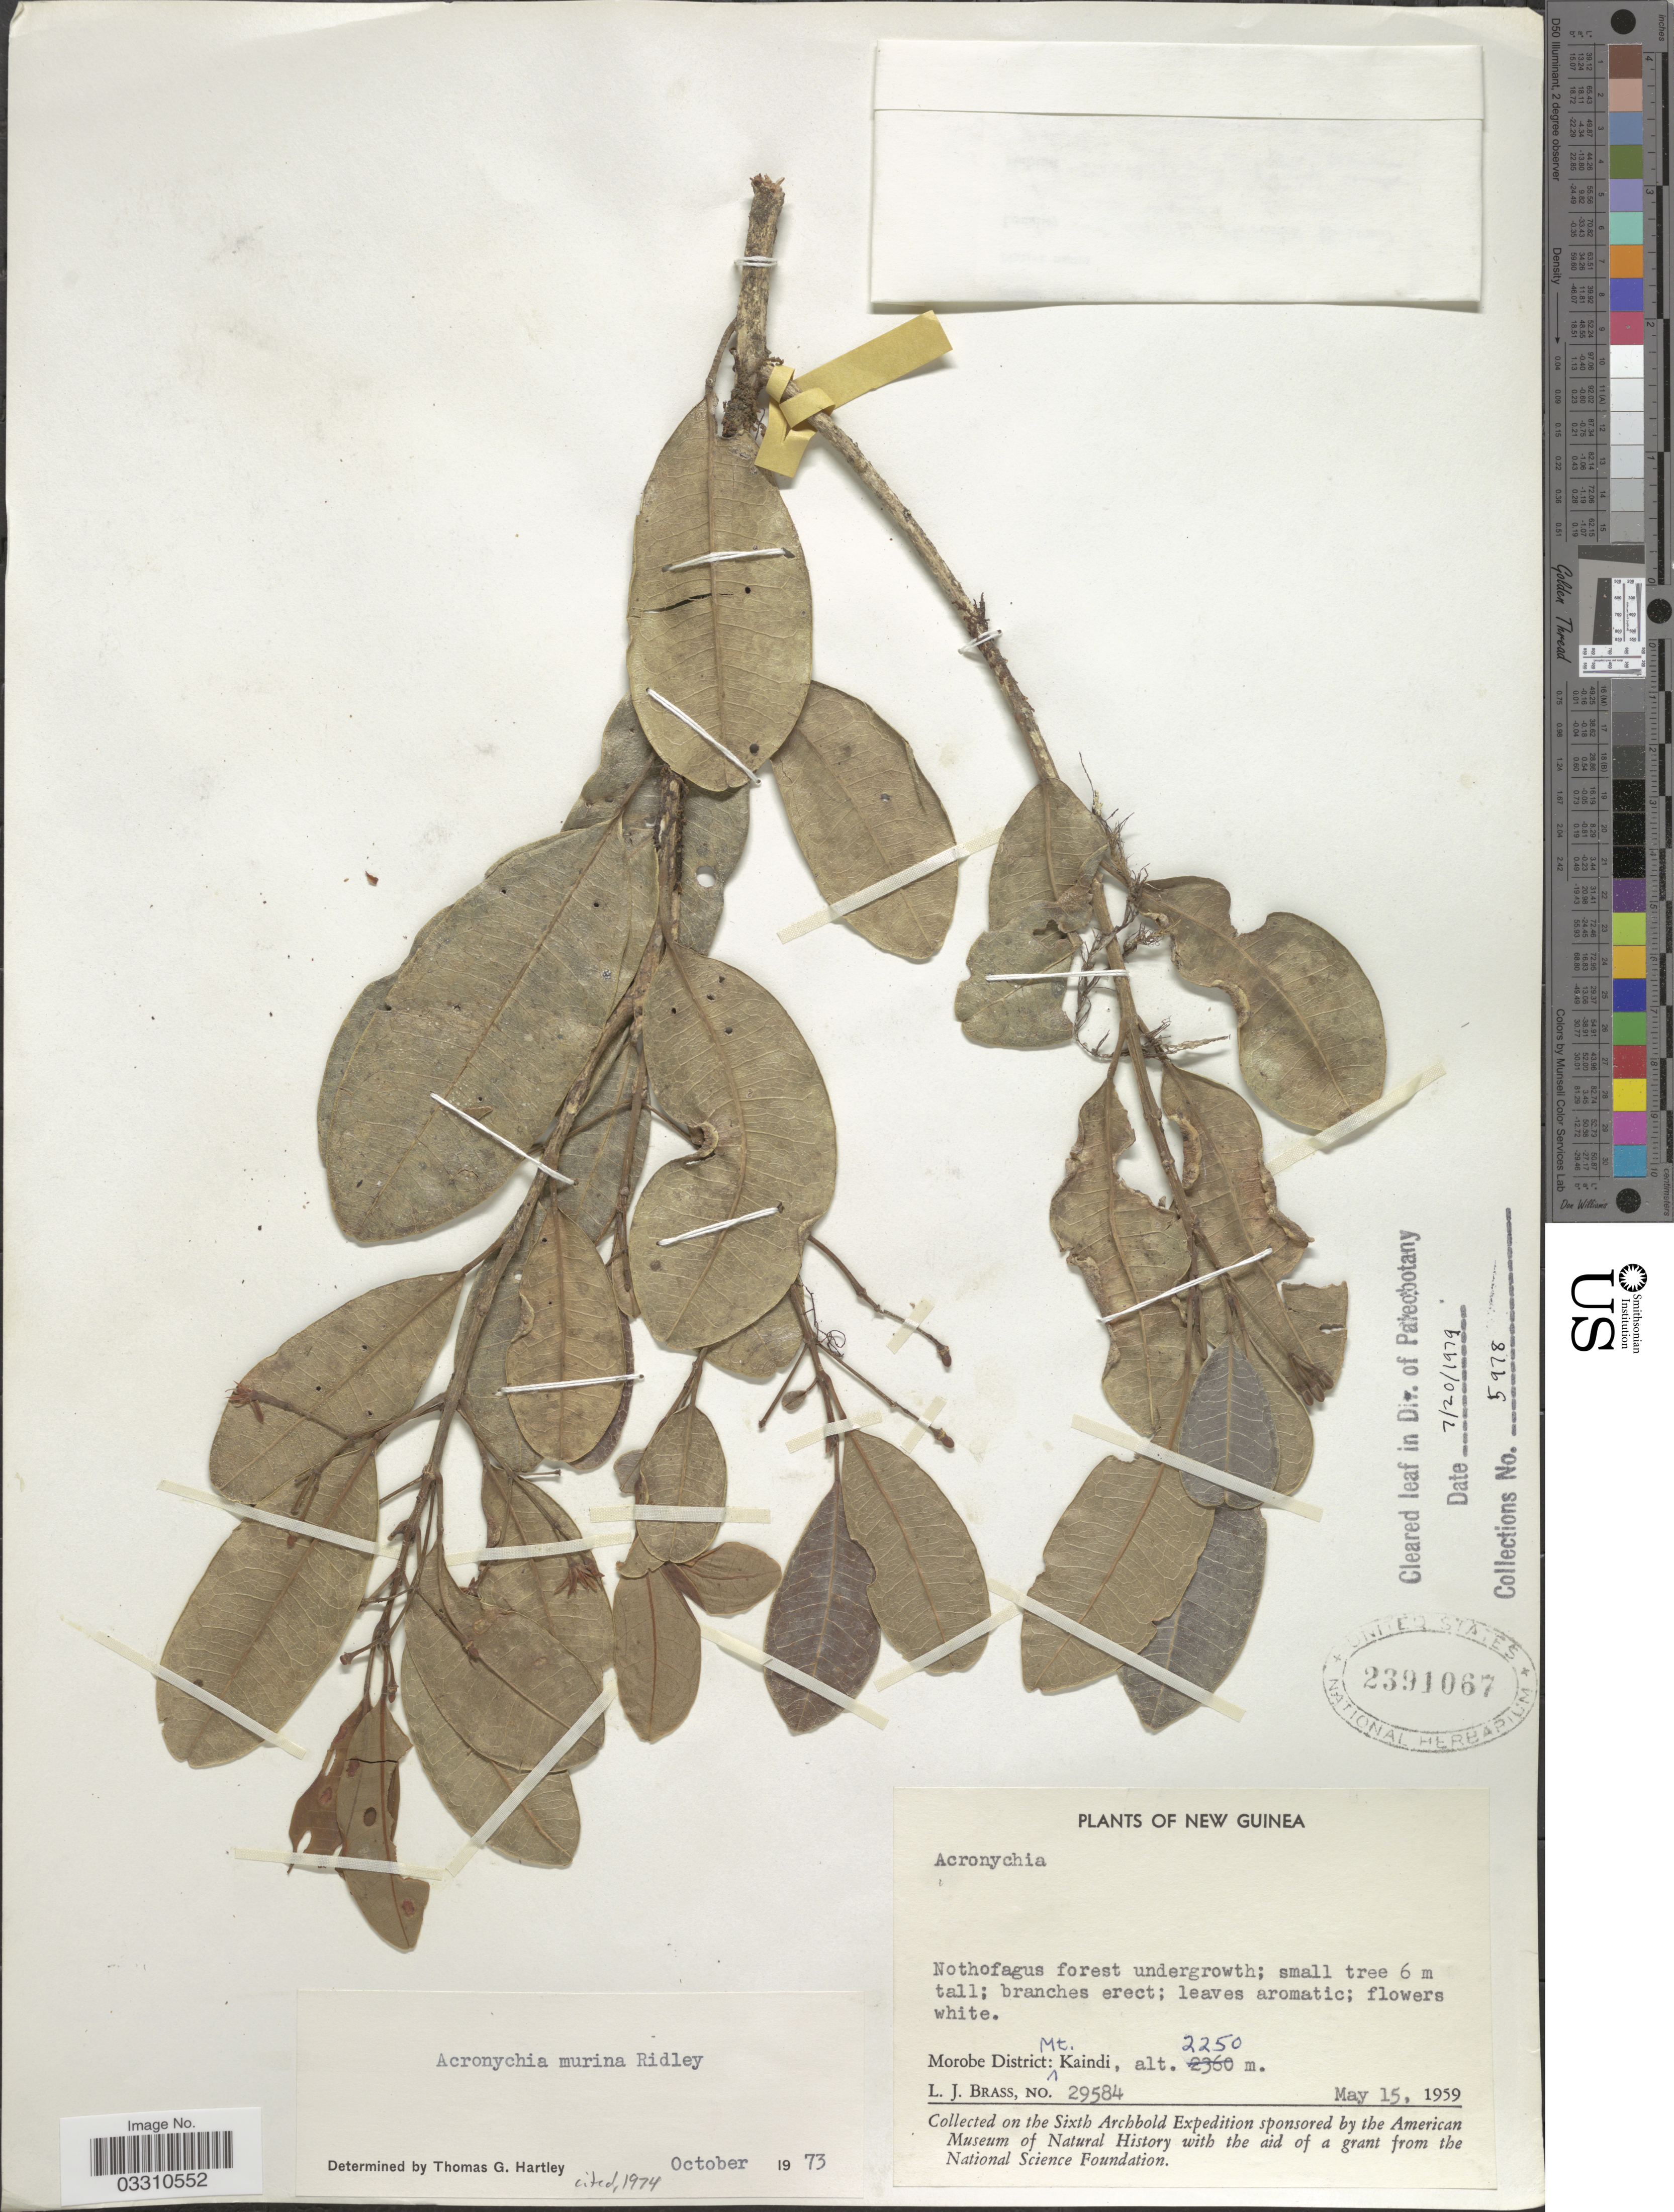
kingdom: Plantae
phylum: Tracheophyta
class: Magnoliopsida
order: Sapindales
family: Rutaceae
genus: Acronychia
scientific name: Acronychia murina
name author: Ridl.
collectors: L. J. Brass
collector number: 29584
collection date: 1959-05-15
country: Papua New Guinea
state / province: Morobe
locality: New Guinea, Morobe District: Mt. Kaindi.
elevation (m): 2250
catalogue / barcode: US 2391067